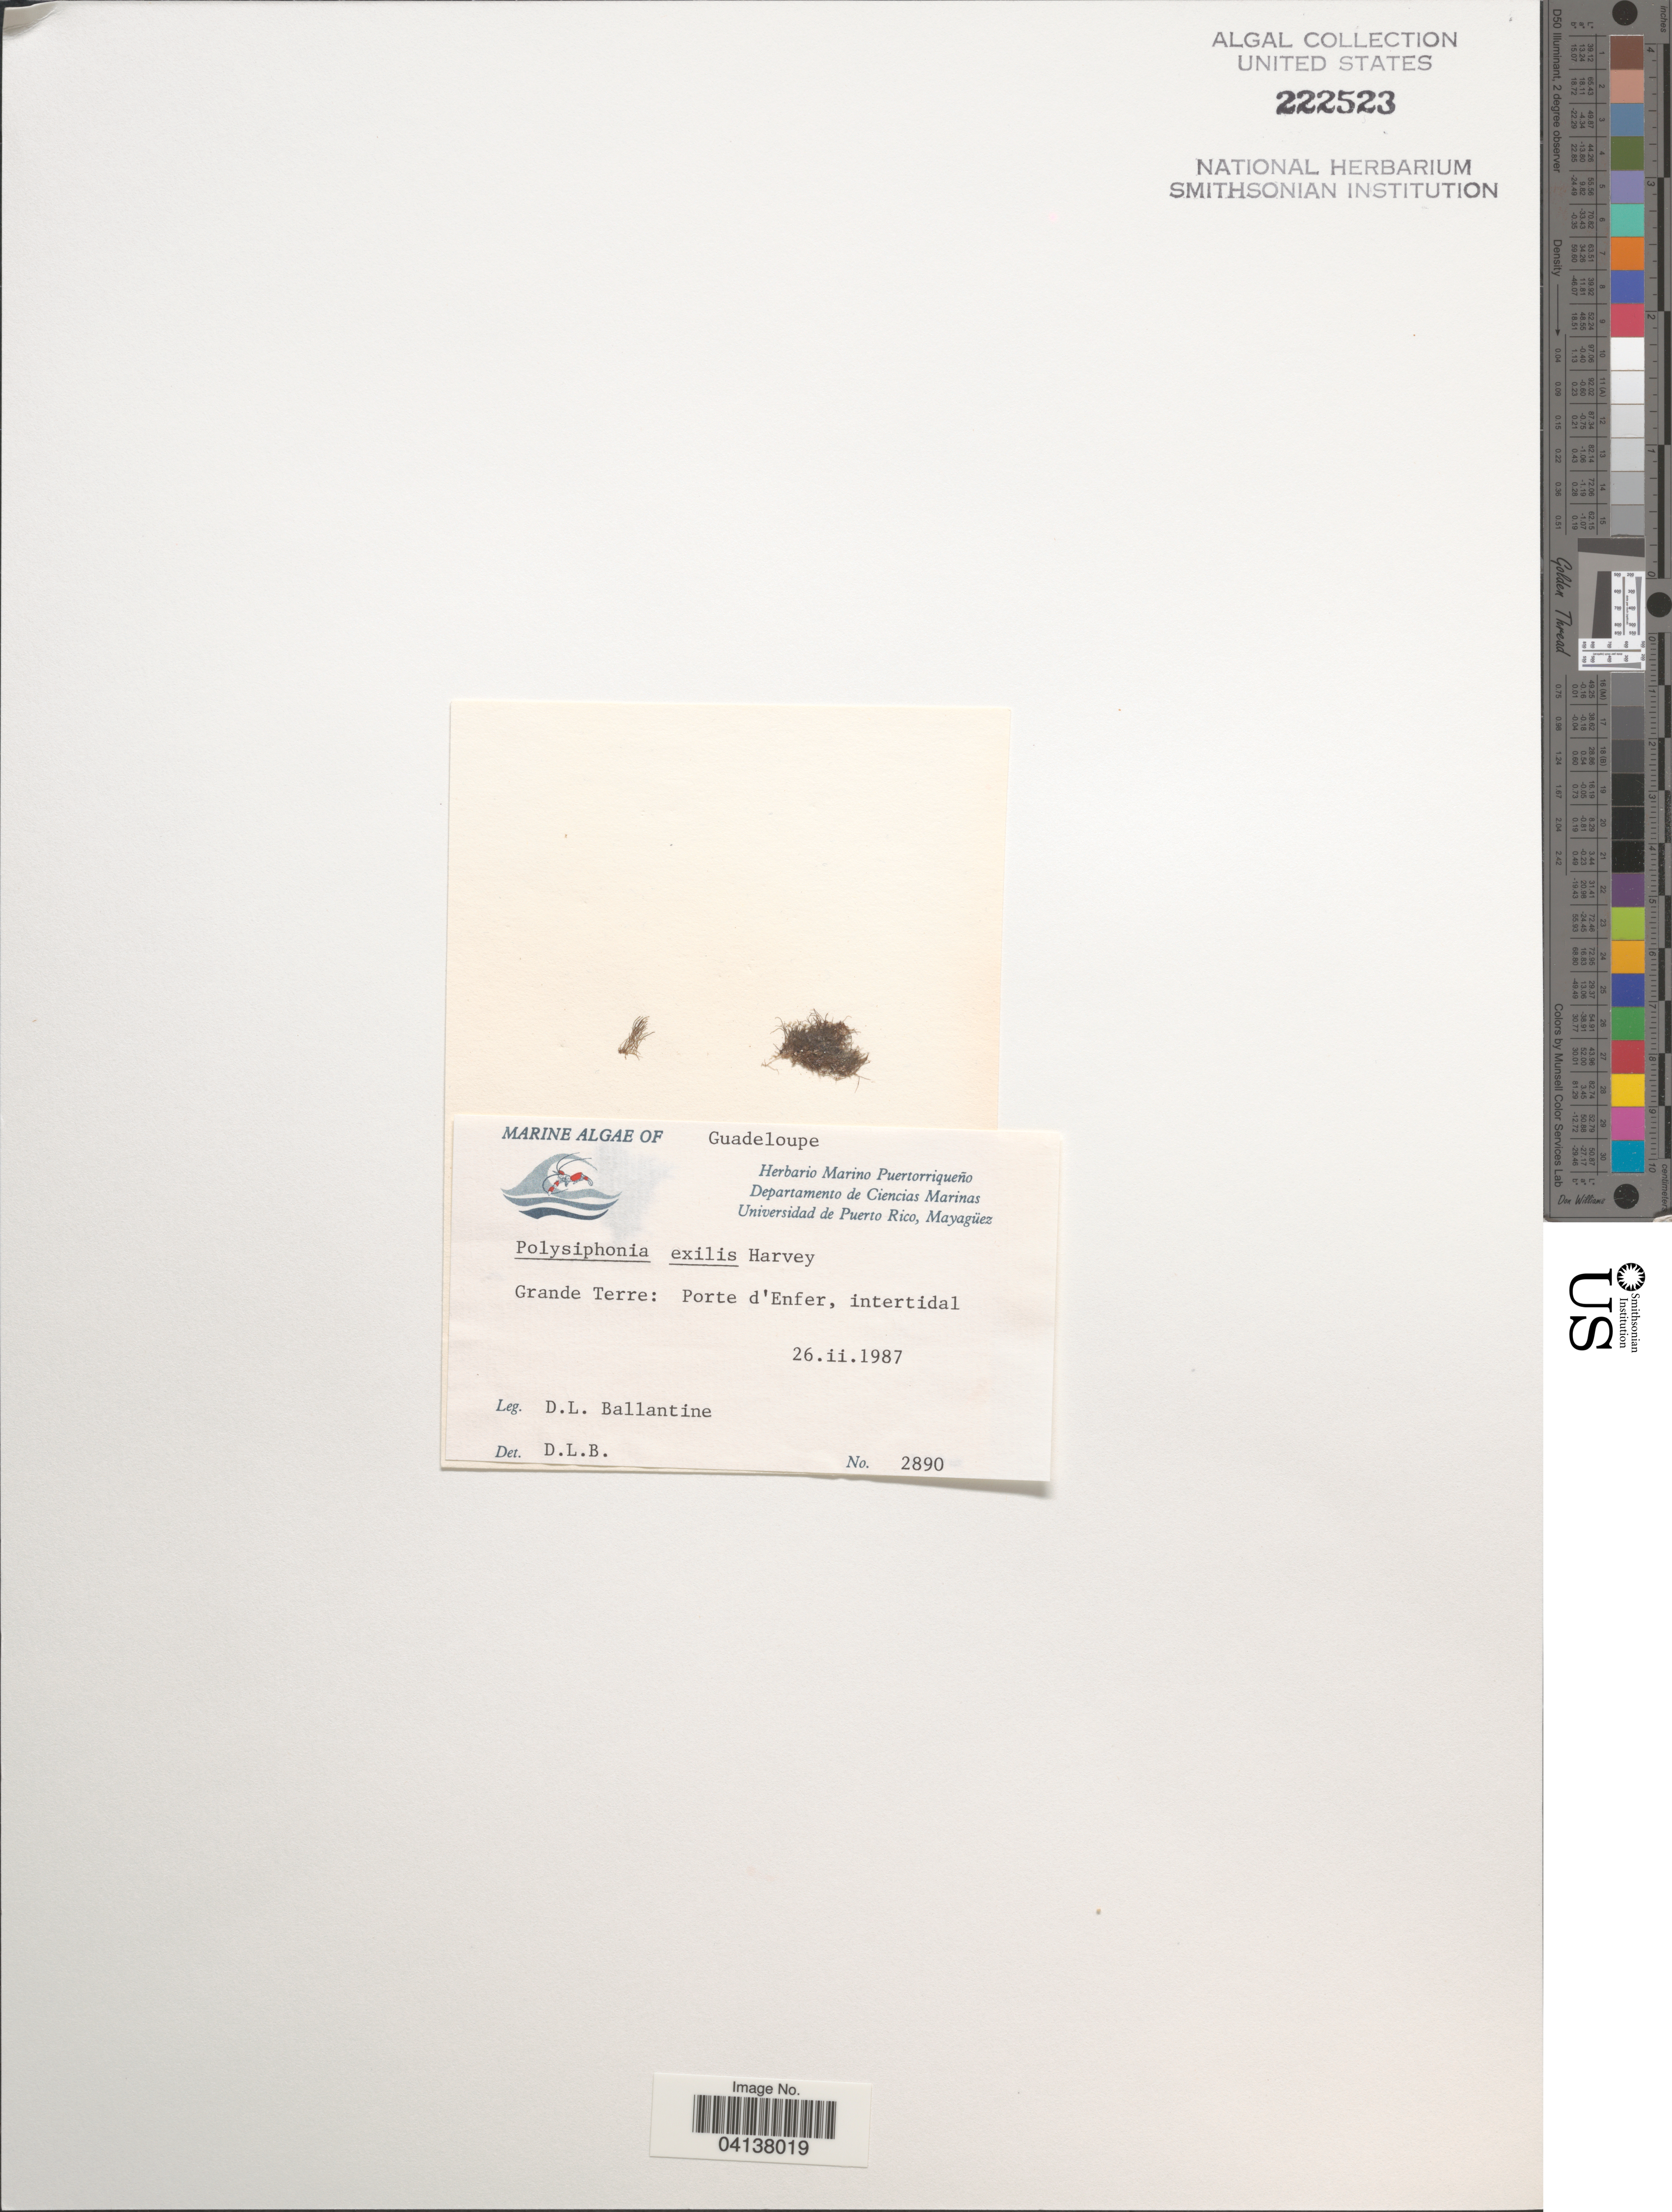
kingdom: Plantae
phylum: Rhodophyta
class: Florideophyceae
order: Ceramiales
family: Rhodomelaceae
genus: Polysiphonia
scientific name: Polysiphonia exilis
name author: Harv.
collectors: D.L. Ballantine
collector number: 2890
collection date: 1987-02-26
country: Guadeloupe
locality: Grande Terre: Porte d'Enfer.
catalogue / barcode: US 222523